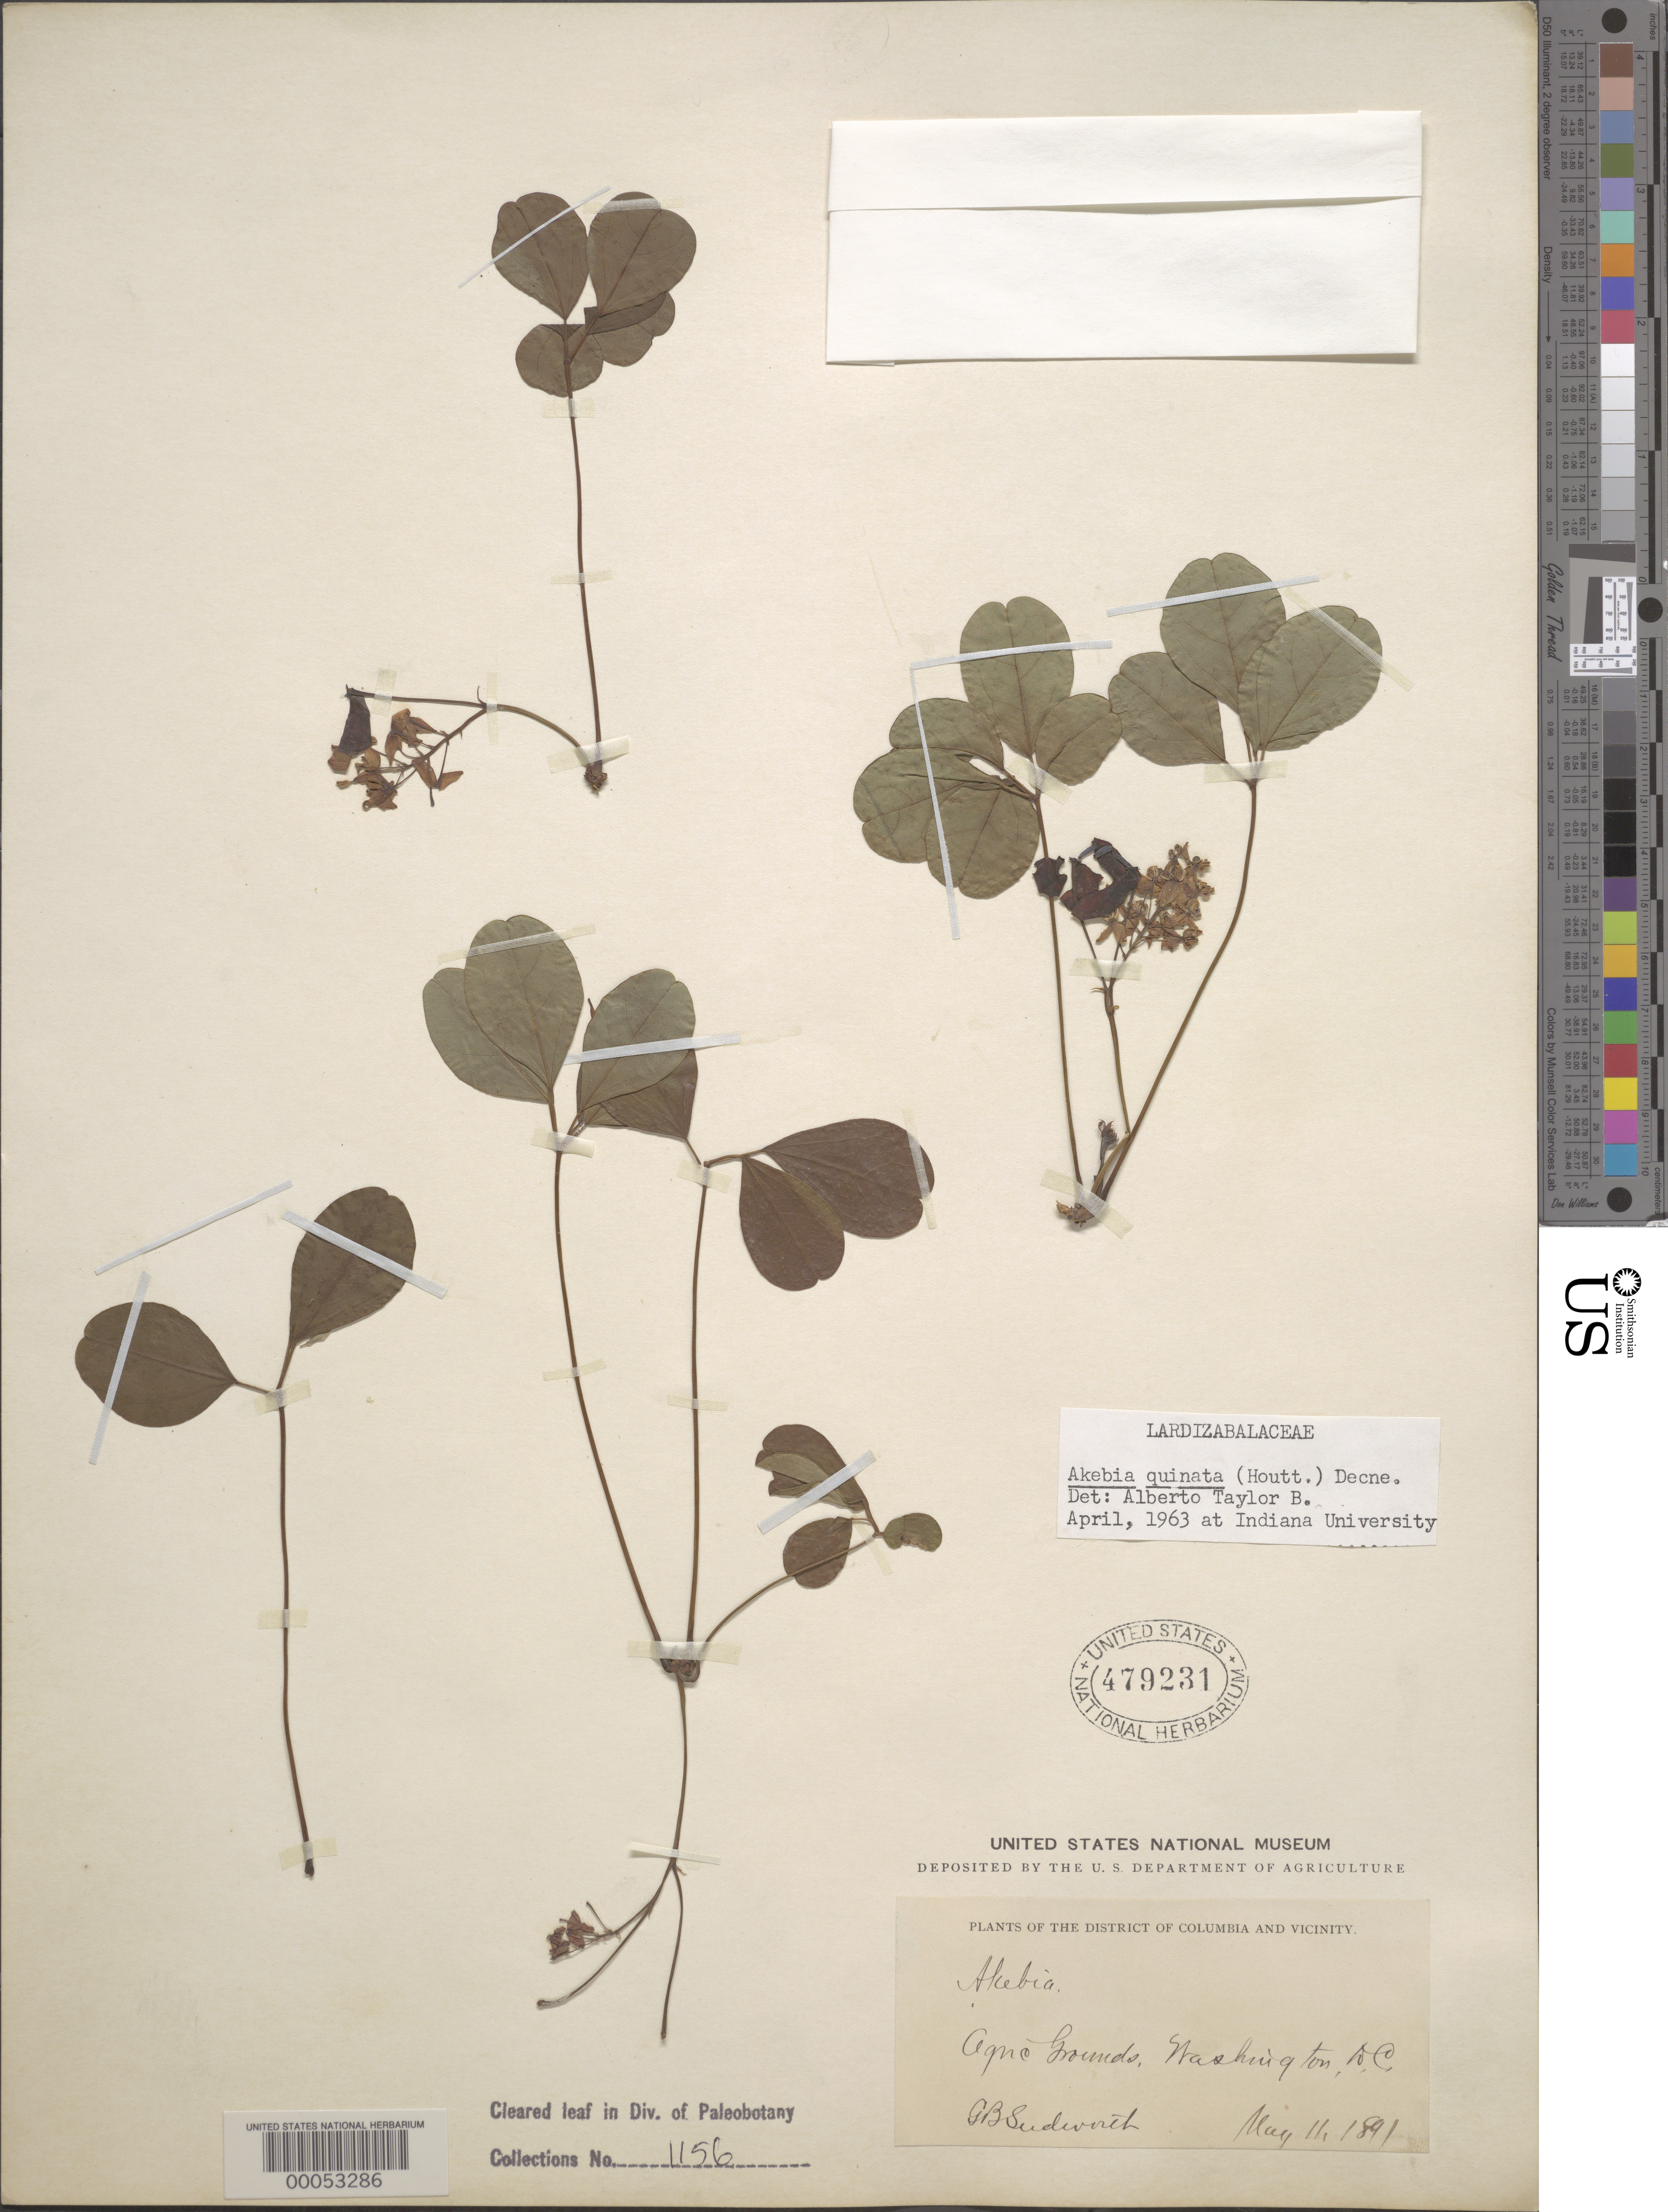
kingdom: Plantae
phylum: Tracheophyta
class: Magnoliopsida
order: Ranunculales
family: Lardizabalaceae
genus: Akebia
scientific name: Akebia quinata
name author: (Houtt.) Decne.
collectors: G. B. Sudworth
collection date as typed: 11 May 1891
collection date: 1891-05-11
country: United States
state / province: District of Columbia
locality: Washington, D.C.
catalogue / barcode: US 479231